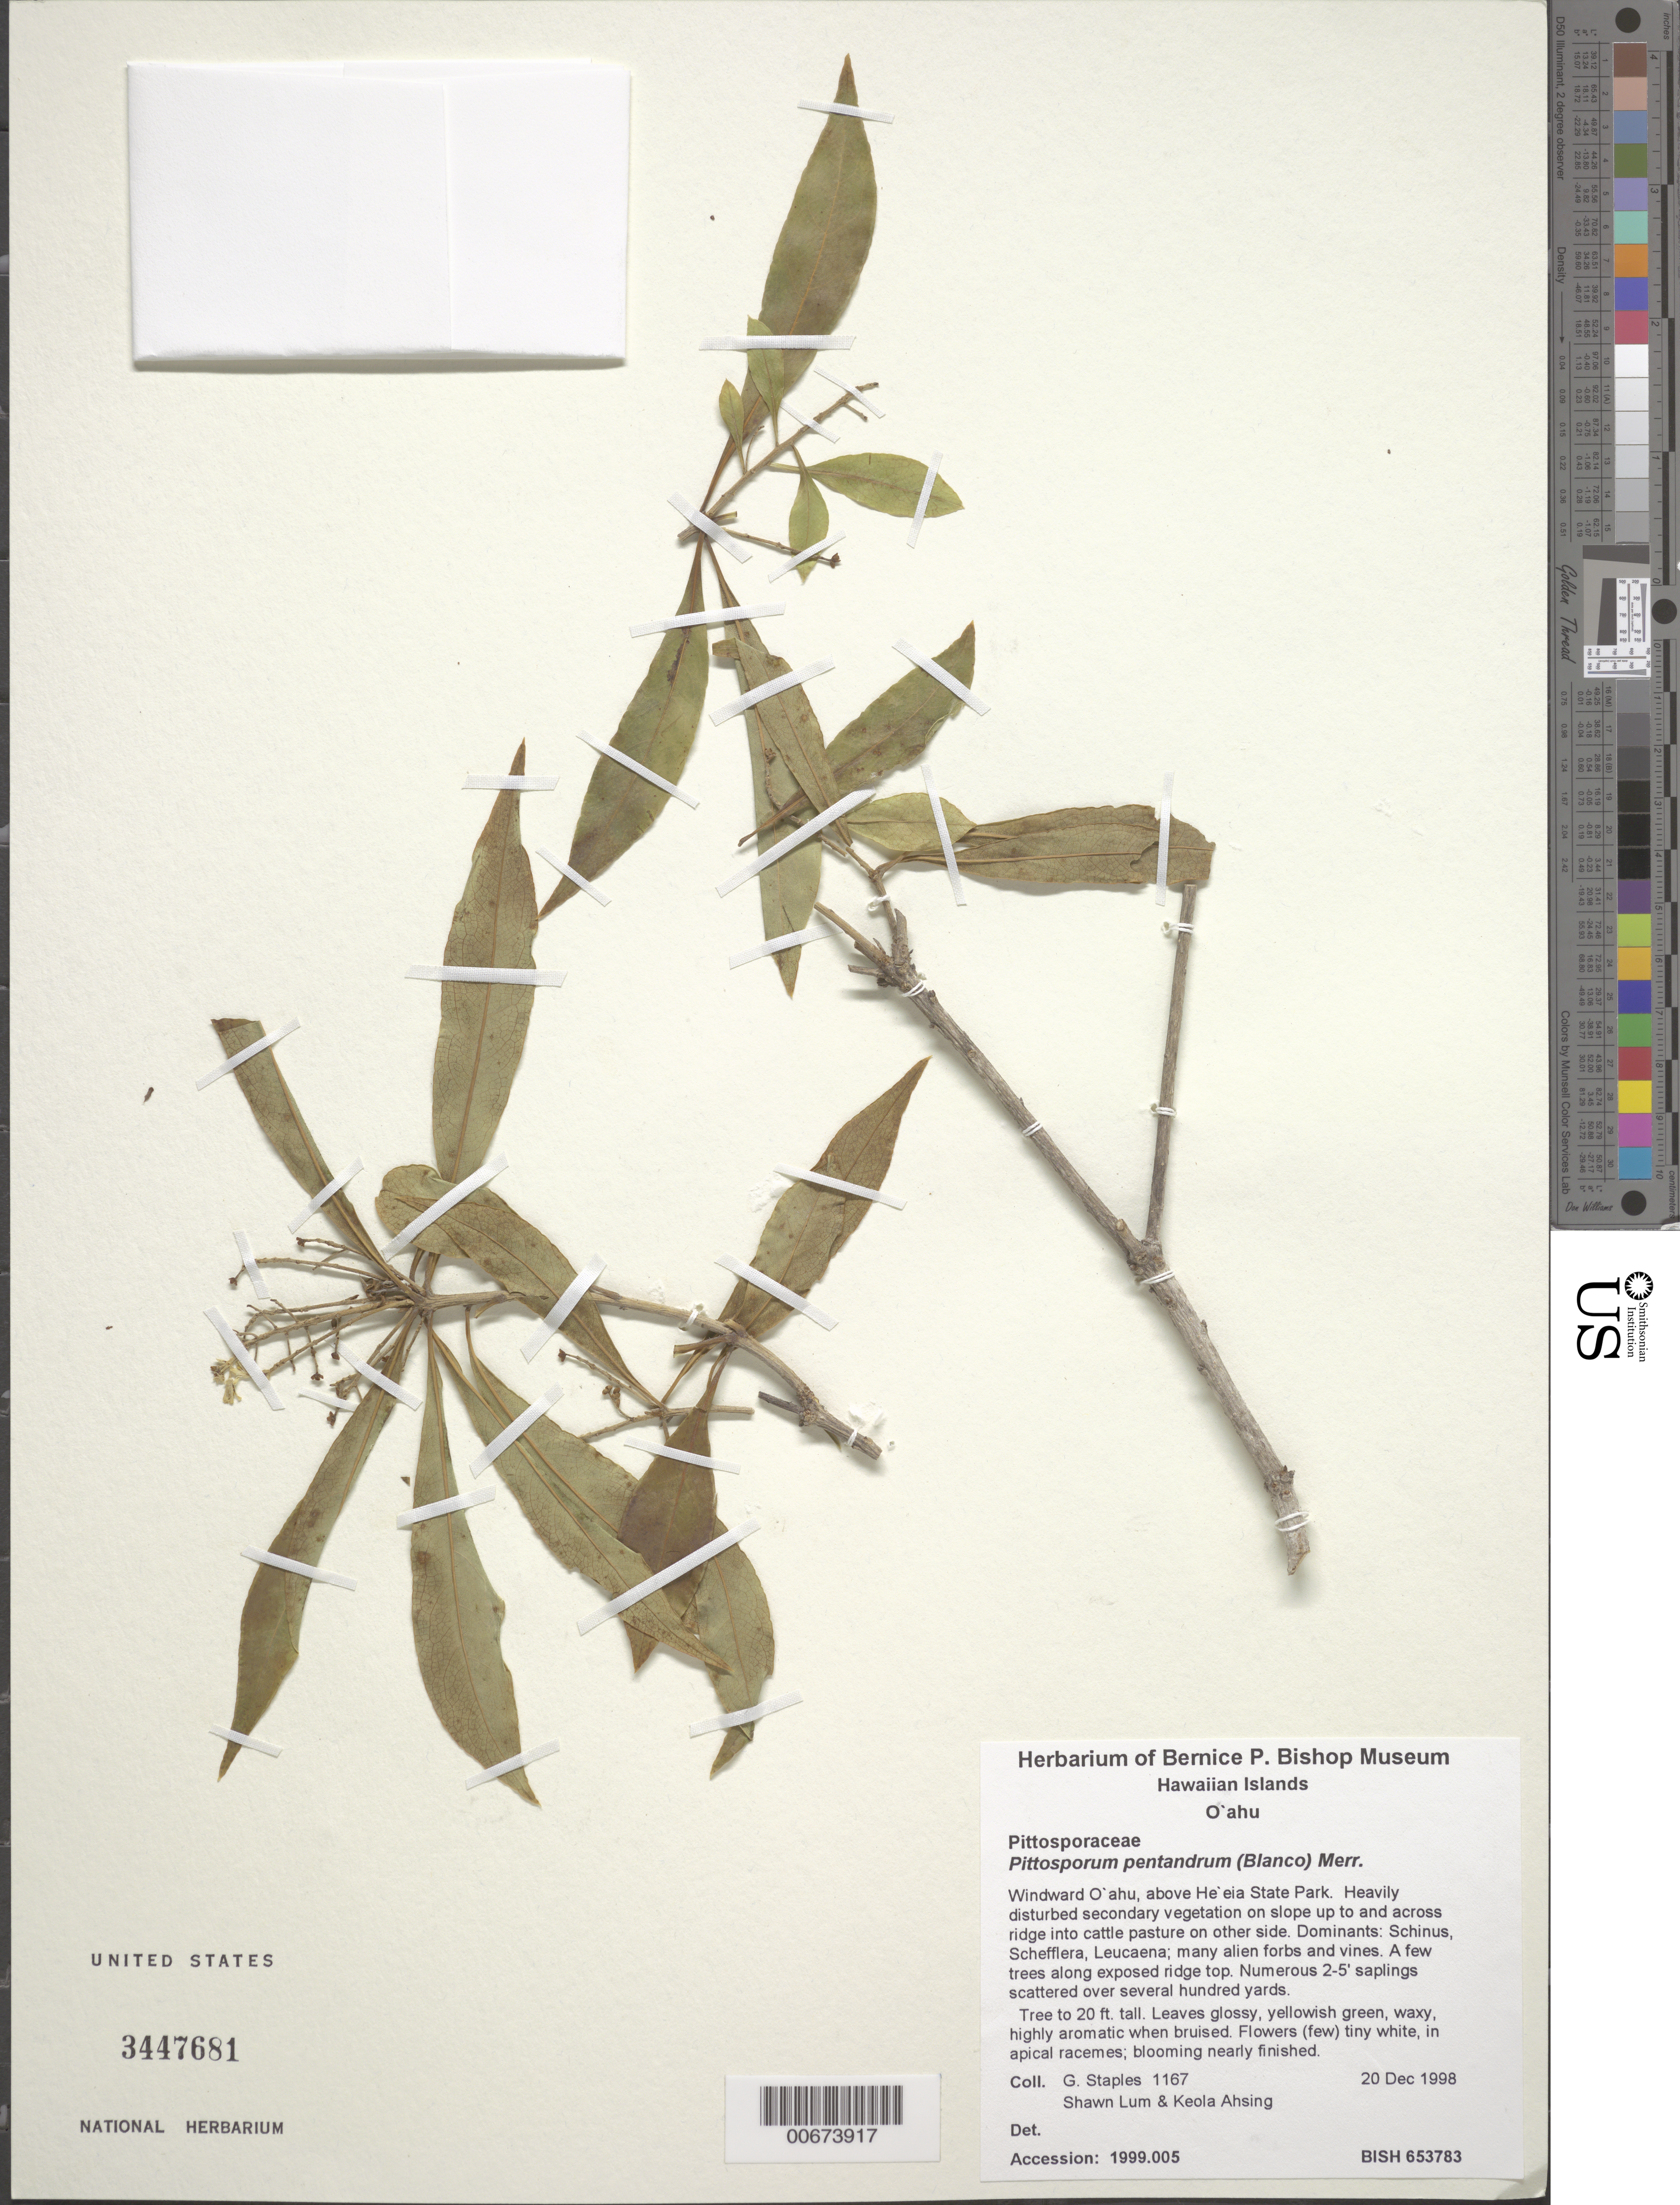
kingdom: Plantae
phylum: Tracheophyta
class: Magnoliopsida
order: Apiales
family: Pittosporaceae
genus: Pittosporum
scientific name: Pittosporum pentandrum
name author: (Blanco) Merr.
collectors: G. Staples, S. Lum & K. Ahsing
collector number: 1167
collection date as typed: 20 Dec 1998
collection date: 1998-12-20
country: United States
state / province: Hawaii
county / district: Honolulu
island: Oahu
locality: Windward Oahu, above He'eia State Park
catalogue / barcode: US 3447681